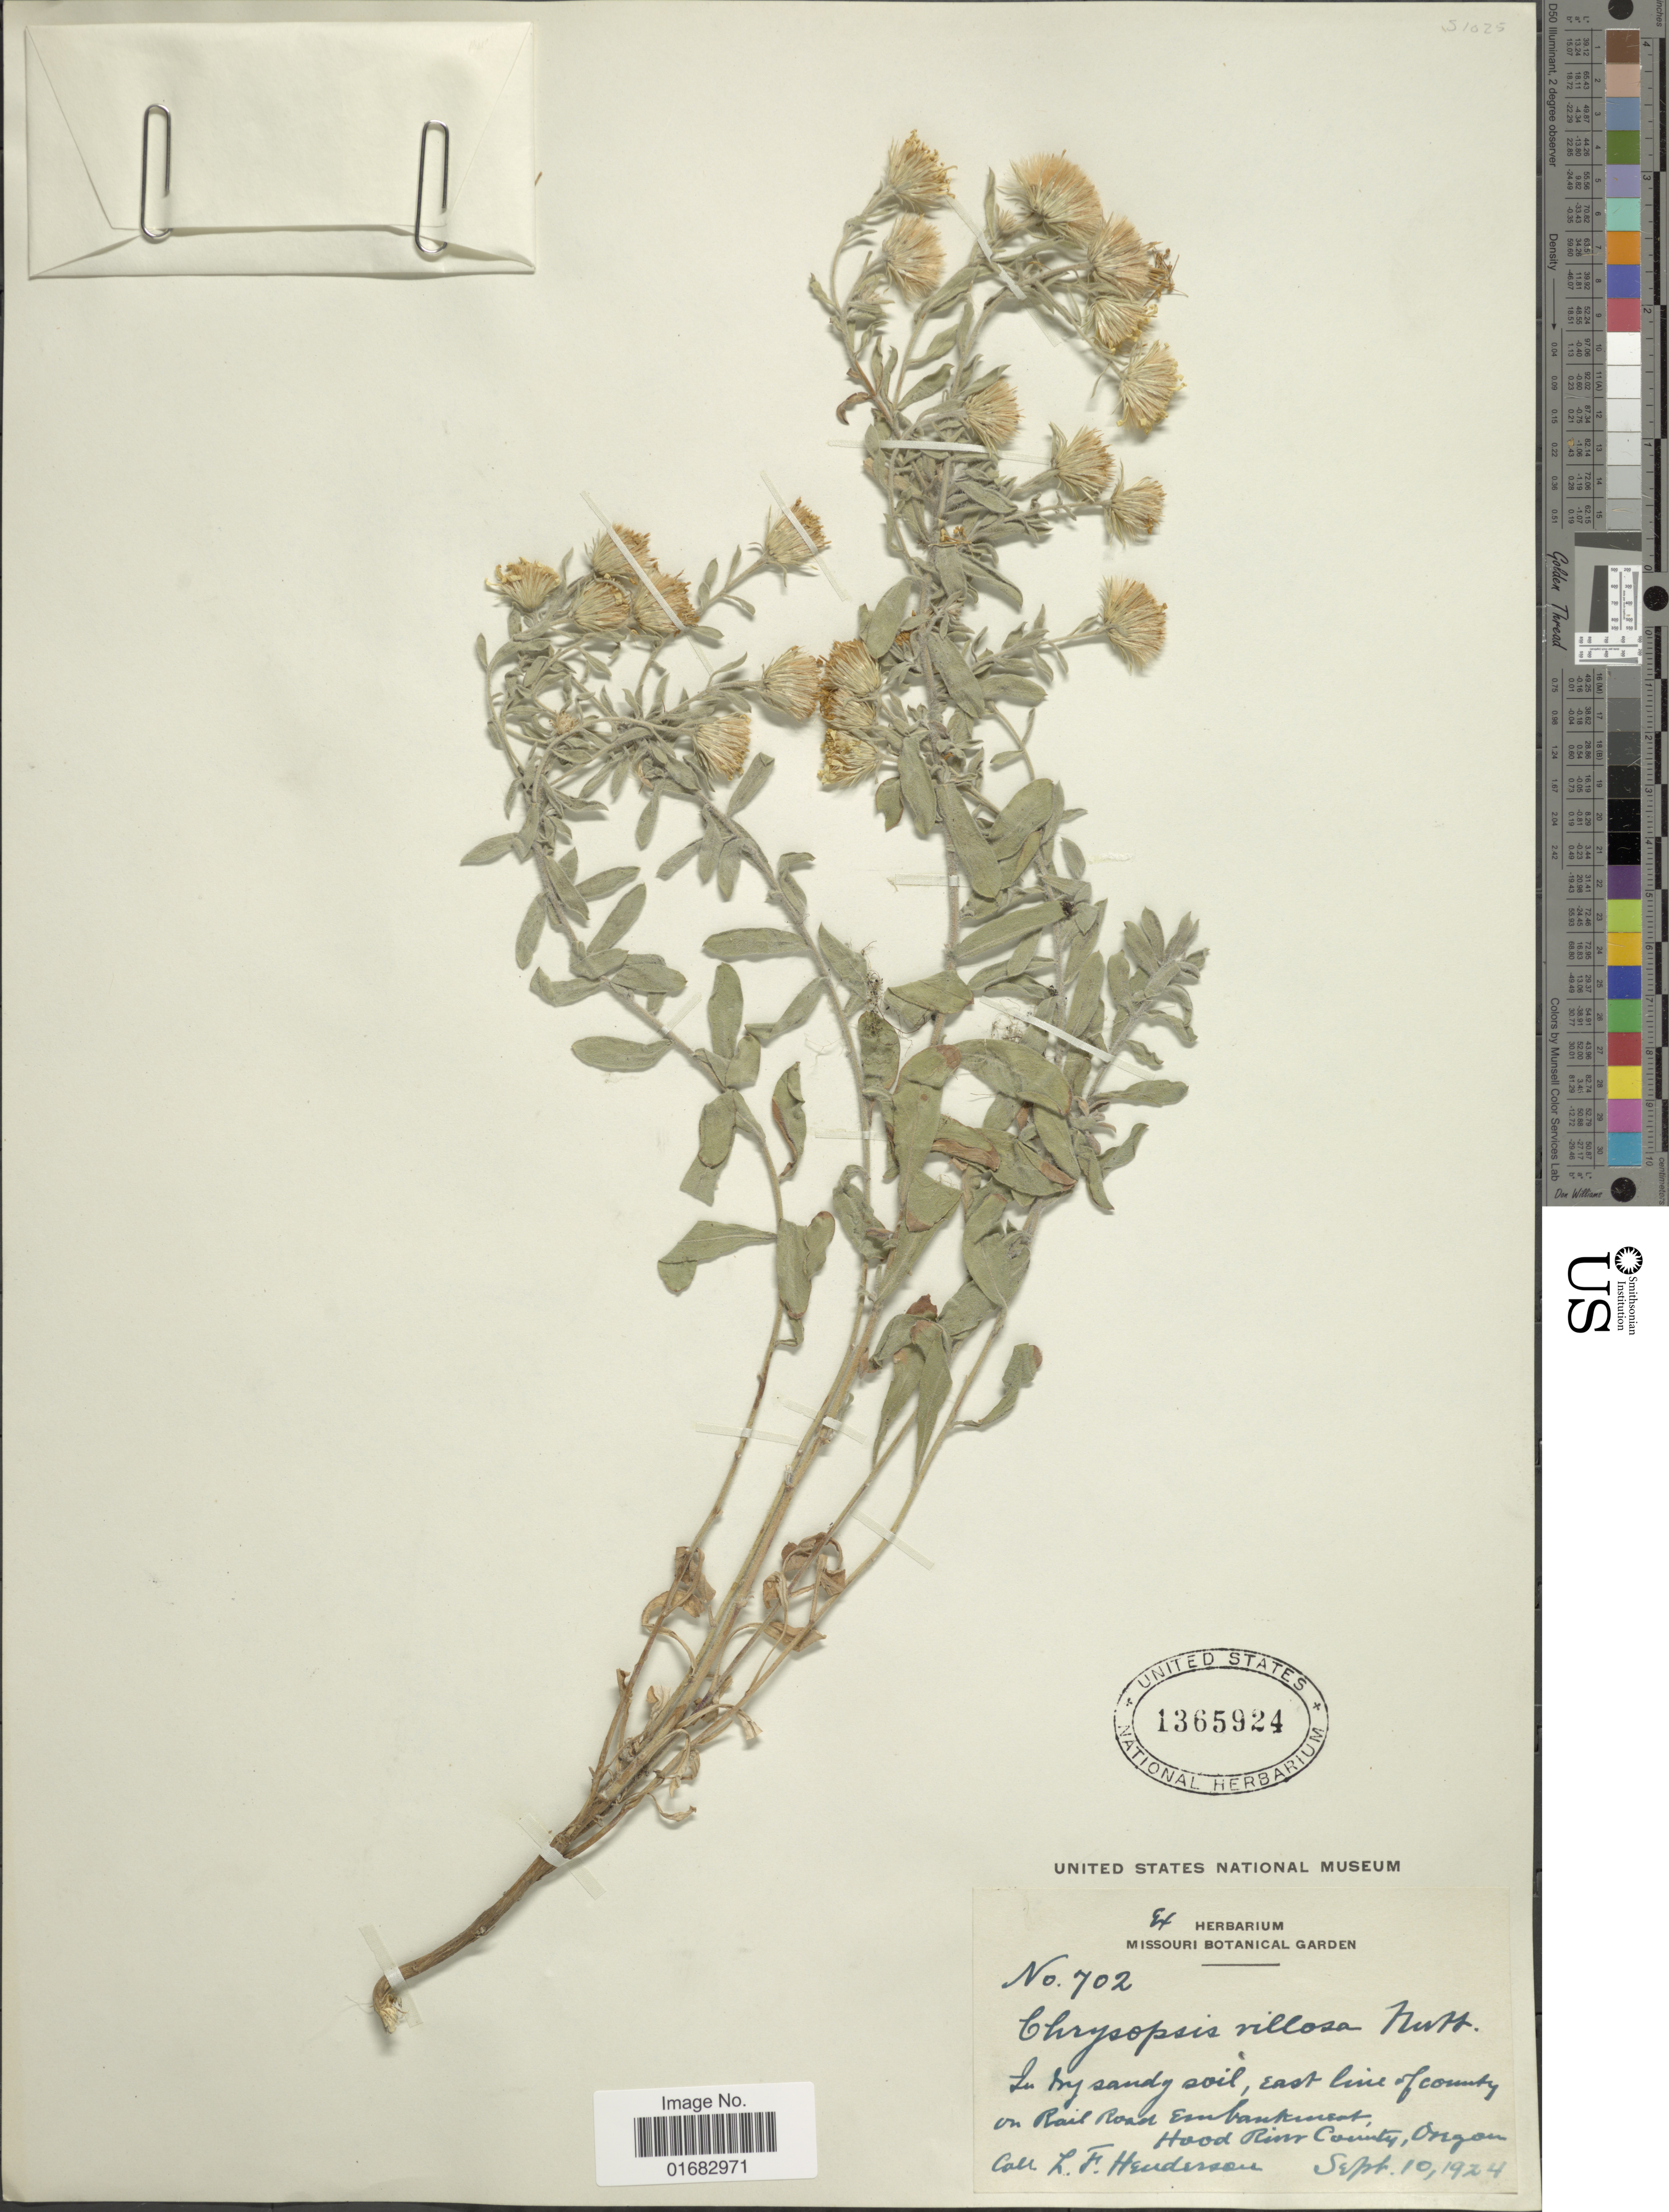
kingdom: Plantae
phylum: Tracheophyta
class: Magnoliopsida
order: Asterales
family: Asteraceae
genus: Heterotheca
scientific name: Heterotheca villosa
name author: (Pursh) Shinners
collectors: L. Henderson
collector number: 702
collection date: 1924-09-10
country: United States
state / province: Oregon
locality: In dry sandy soil, East line of county on Rail Road Embankment, Hood River County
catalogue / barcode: US 1365924